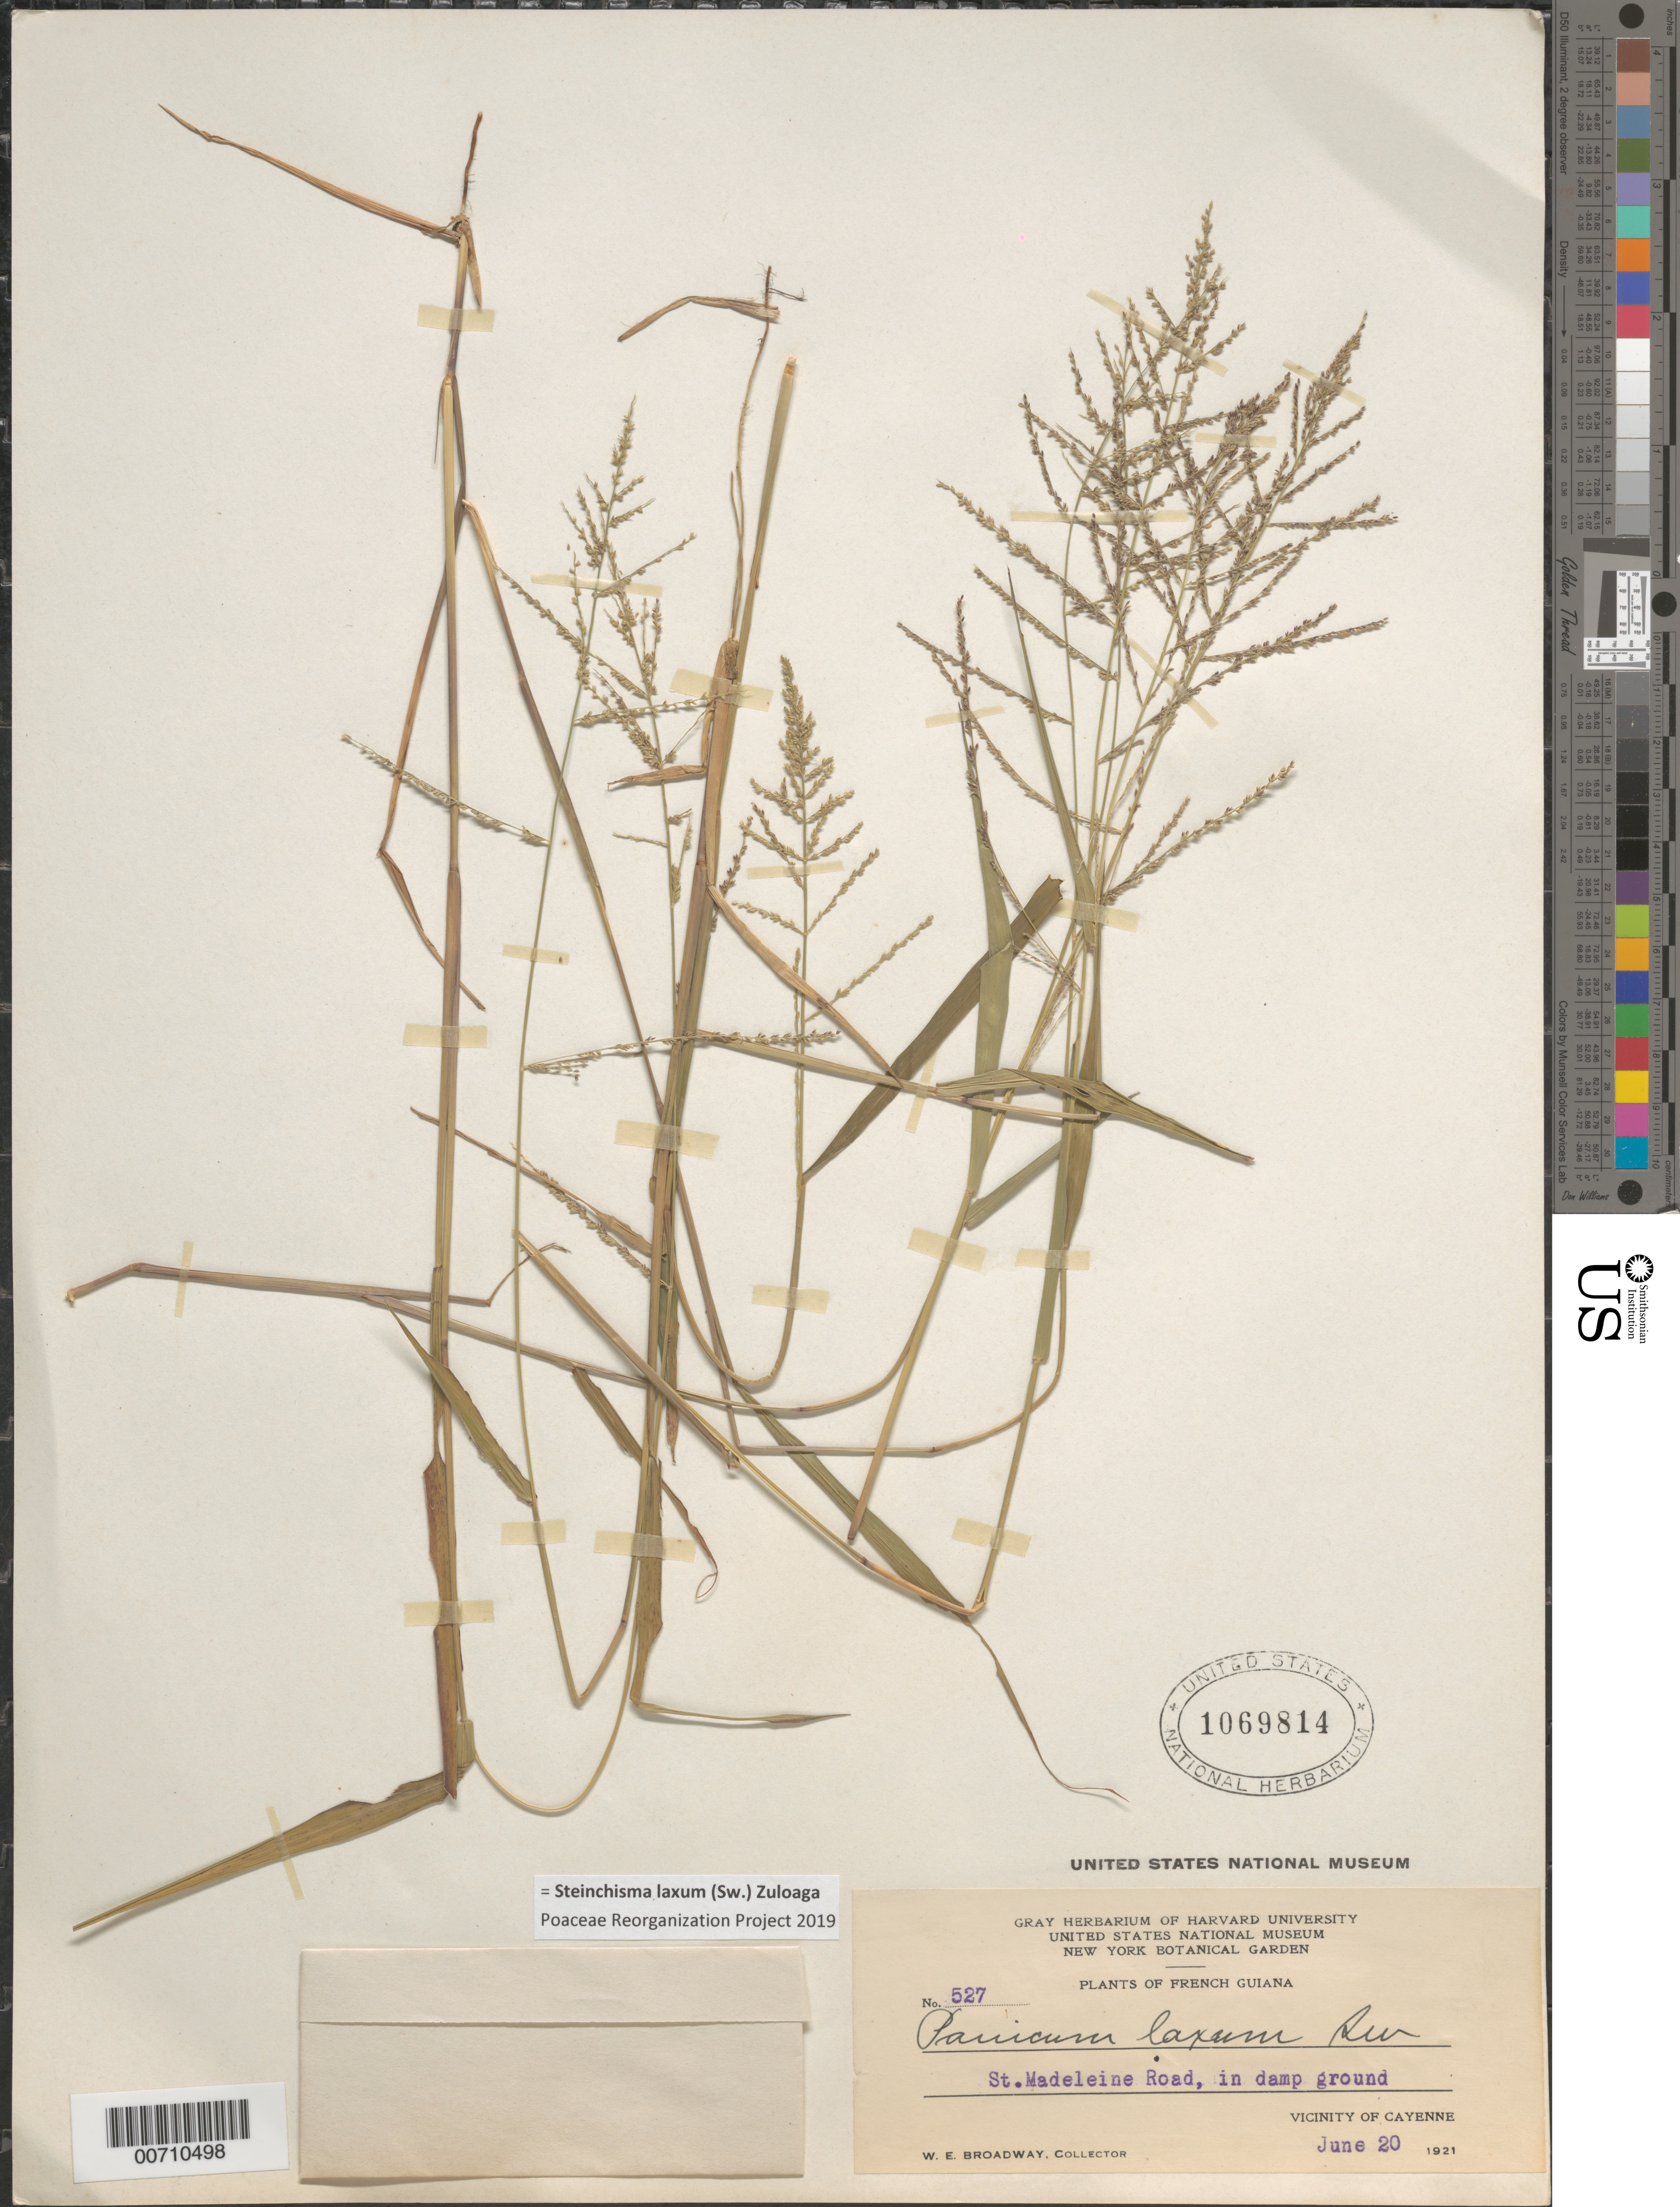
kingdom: Plantae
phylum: Tracheophyta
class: Liliopsida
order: Poales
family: Poaceae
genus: Panicum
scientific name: Panicum laxum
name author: Sw.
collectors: W. E. Broadway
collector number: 527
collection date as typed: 20-Jun-21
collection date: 1921-06-20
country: French Guiana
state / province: Cayenne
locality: Cayenne, vic., St. Madeleine Road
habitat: In damp ground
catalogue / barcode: US 4069814